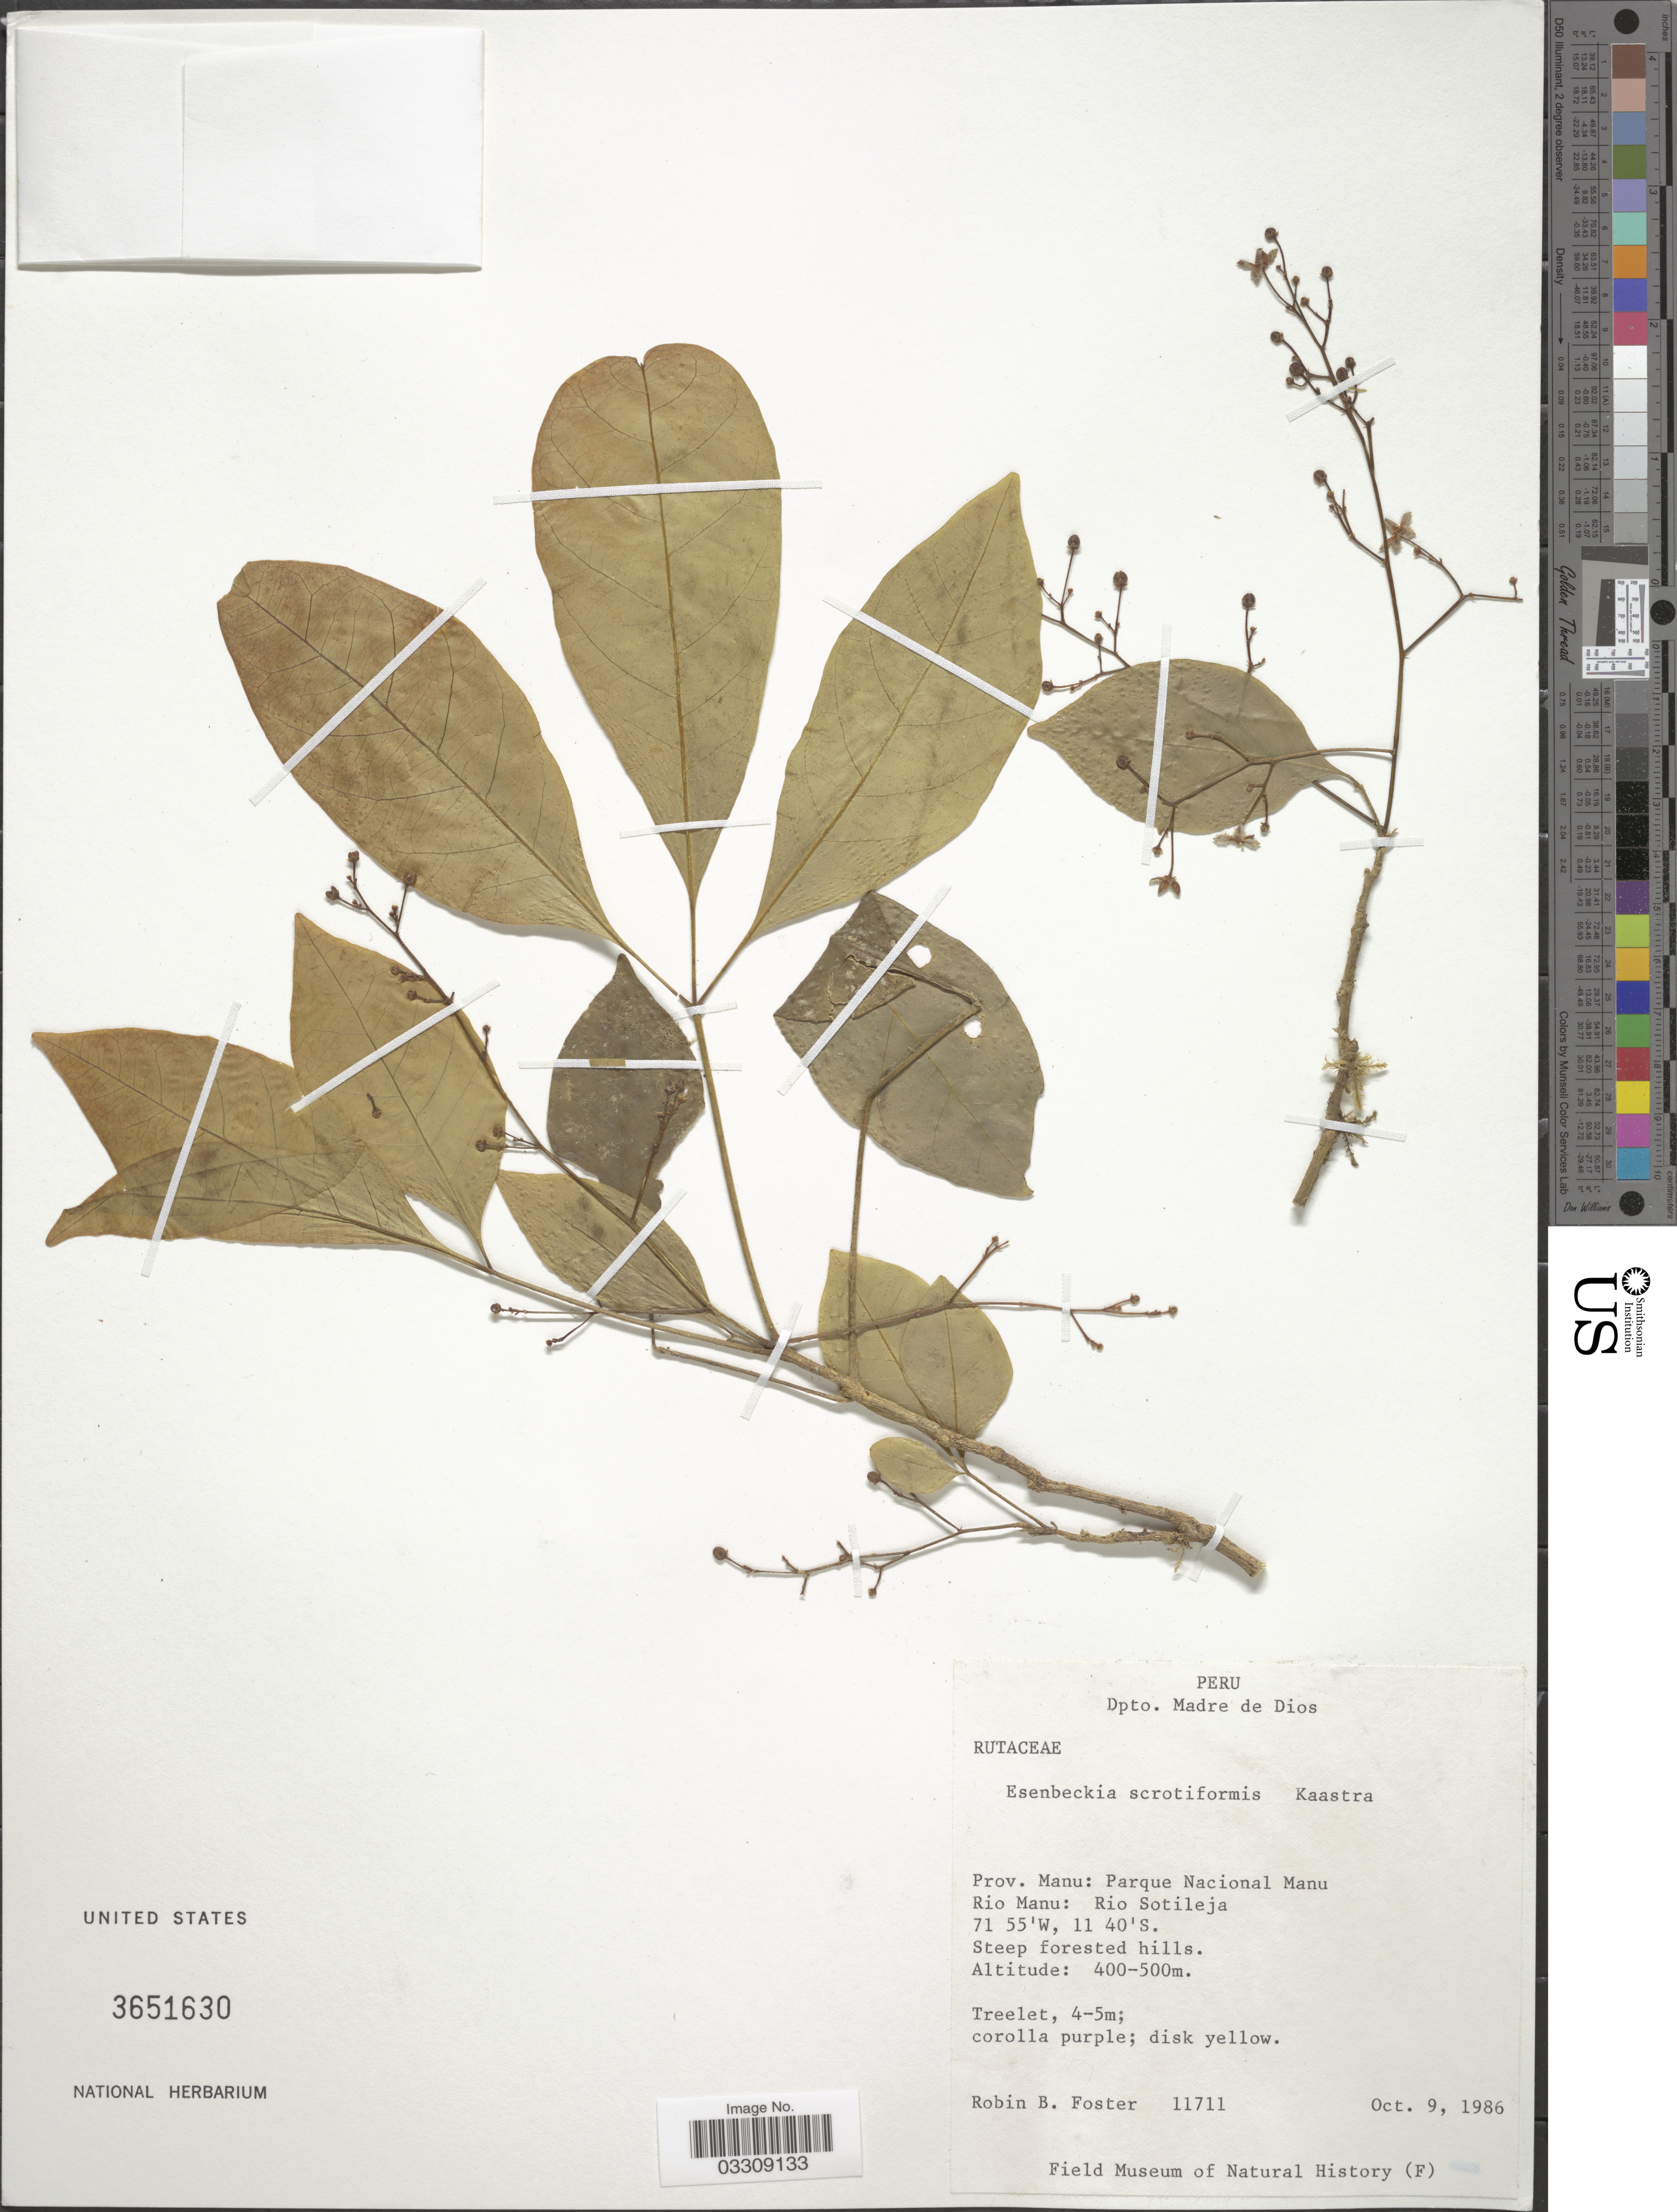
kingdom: Plantae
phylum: Tracheophyta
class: Magnoliopsida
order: Sapindales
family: Rutaceae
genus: Esenbeckia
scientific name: Esenbeckia scrotiformis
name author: Kaastra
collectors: R. B. Foster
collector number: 11711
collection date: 1986-10-09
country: Peru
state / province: Madre de Dios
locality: Dpto. Madre de Dios. Prov. Manu: Parque Nacional Manu. Rio Manu: Rio Sotileja.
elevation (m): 400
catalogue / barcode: US 3651630